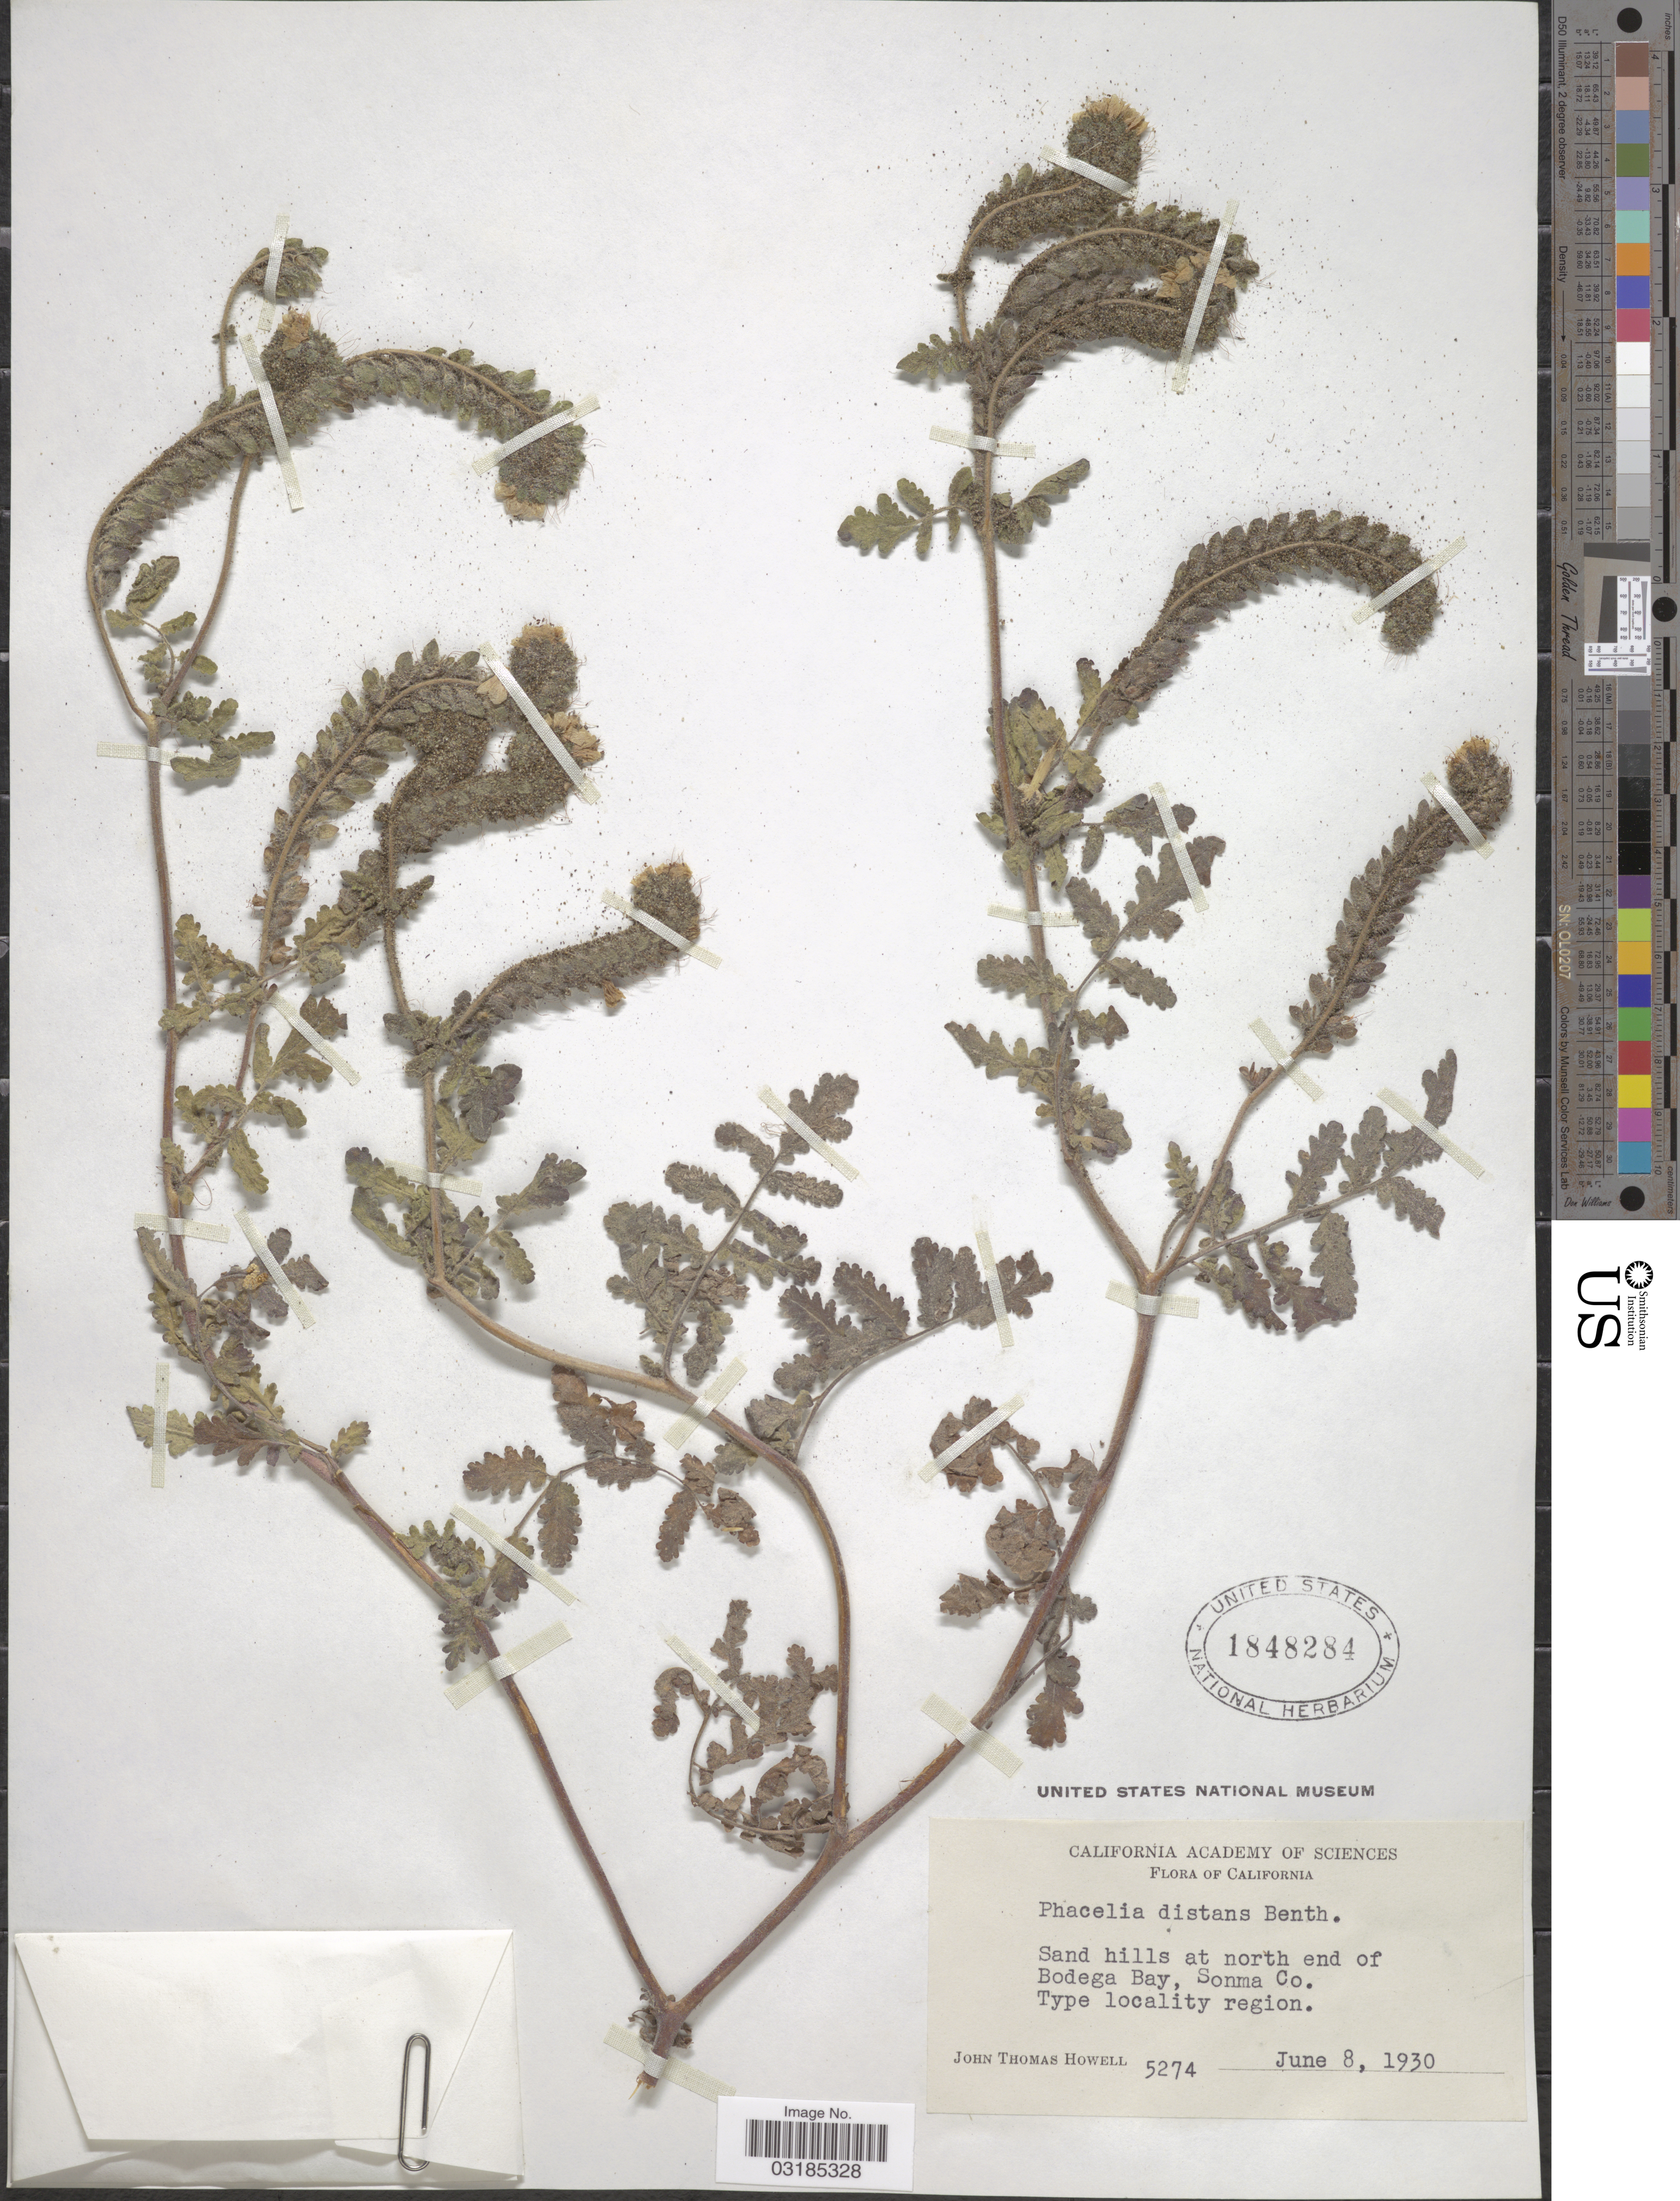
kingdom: Plantae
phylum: Tracheophyta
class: Magnoliopsida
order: Boraginales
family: Hydrophyllaceae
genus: Phacelia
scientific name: Phacelia distans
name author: Benth.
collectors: J. T. Howell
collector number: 5274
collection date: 1930-06-08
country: United States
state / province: California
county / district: Sonoma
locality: At north end of Bodega Bay, Sonma Co.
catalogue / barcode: US 1848284